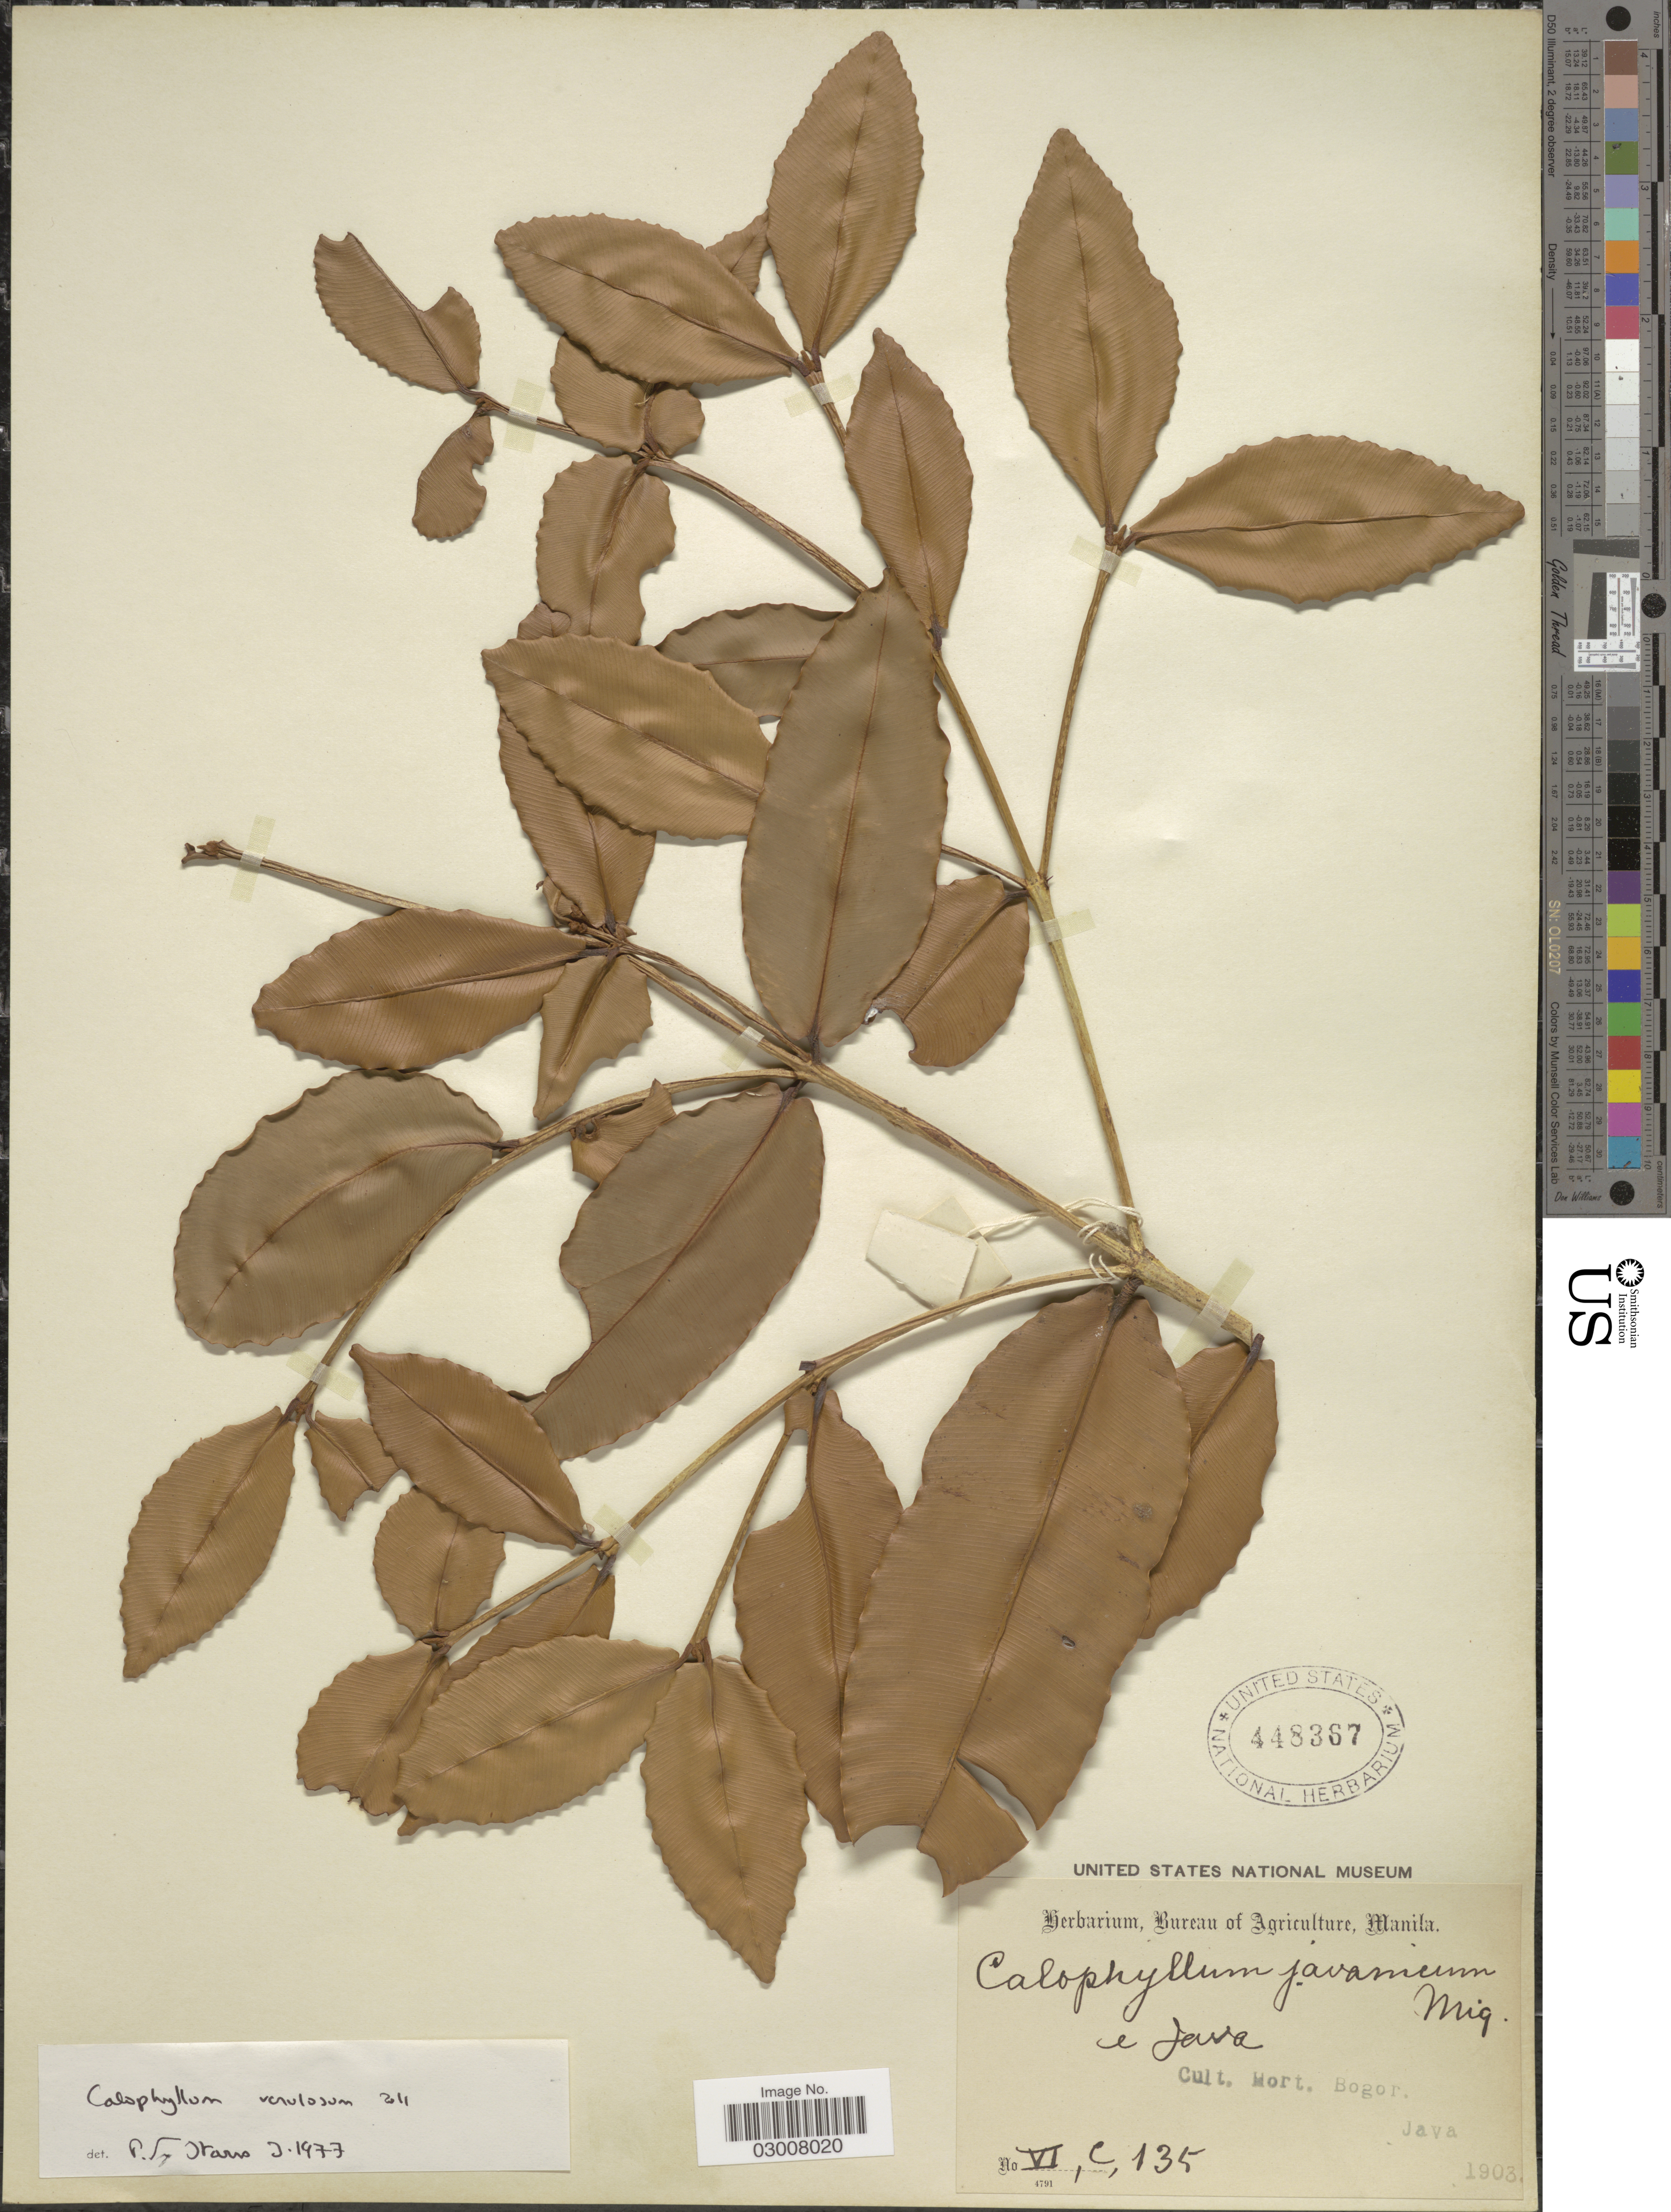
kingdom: Plantae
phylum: Tracheophyta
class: Magnoliopsida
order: Malpighiales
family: Calophyllaceae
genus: Calophyllum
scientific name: Calophyllum venulosum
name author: Zoll.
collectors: ex Herb. Bur. Agric. Manila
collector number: VI,C,135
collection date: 1903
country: Indonesia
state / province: Java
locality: Cult. Hort. Bogor.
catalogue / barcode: US 448367